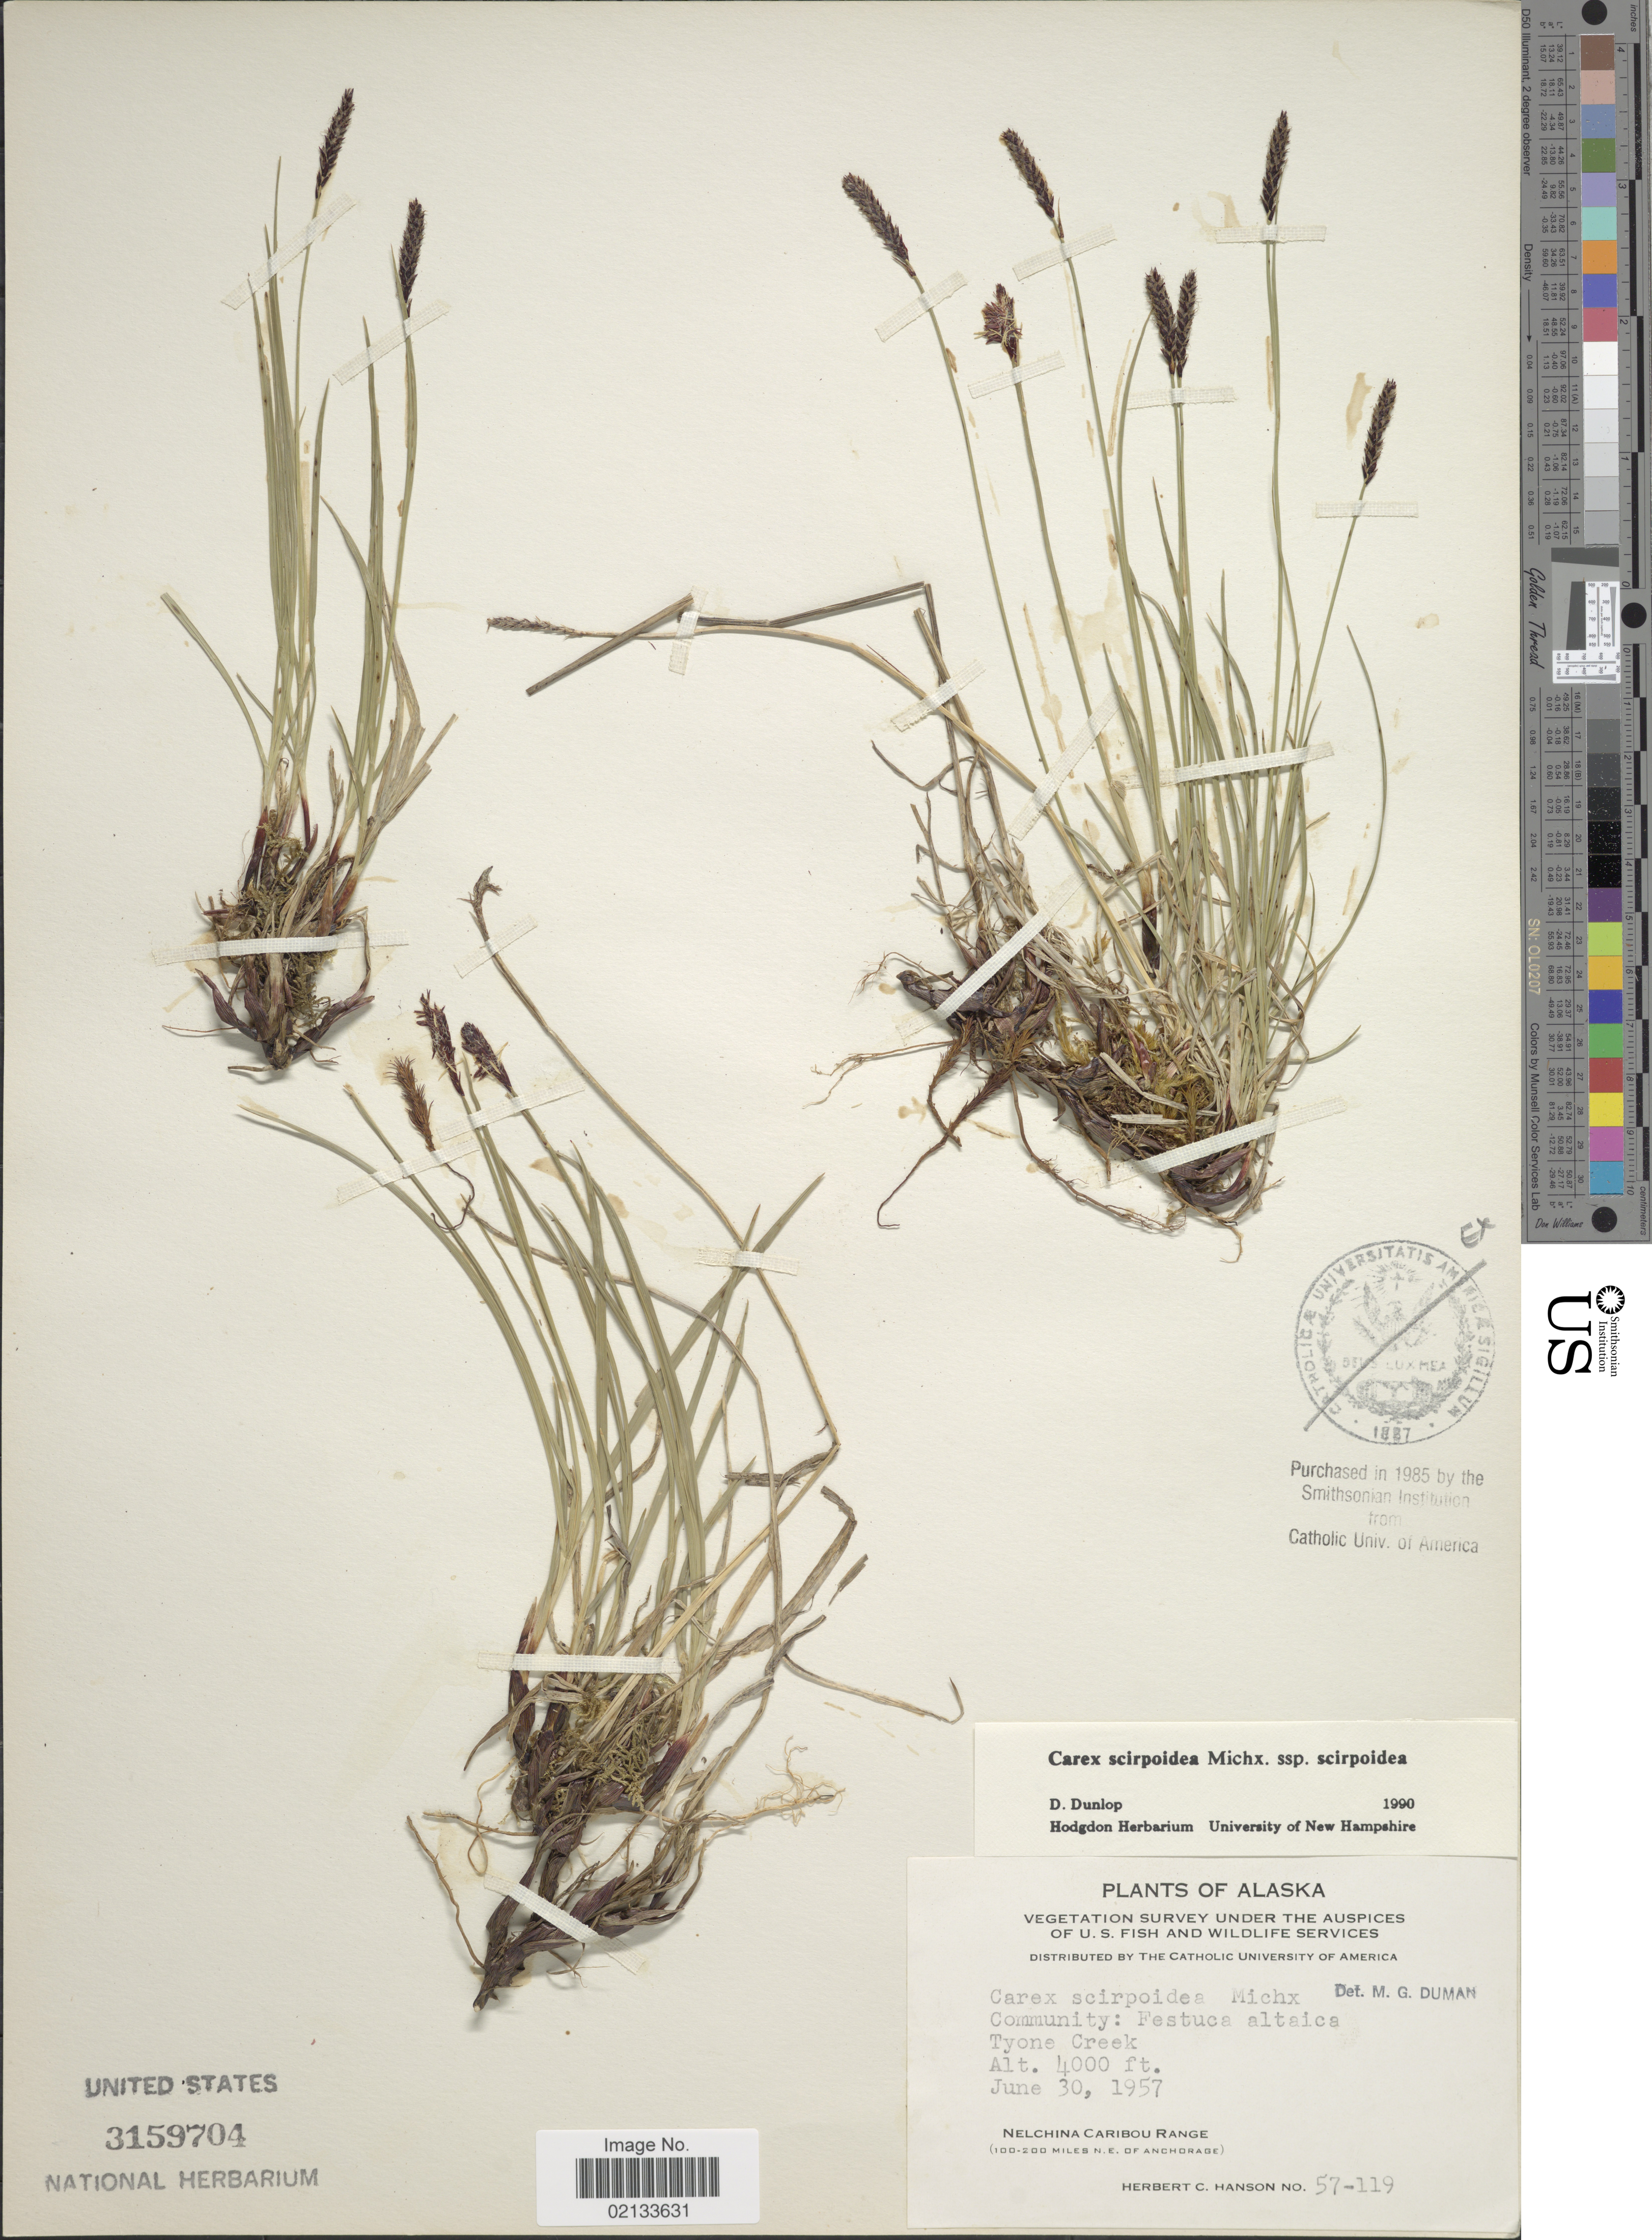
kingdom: Plantae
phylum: Tracheophyta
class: Liliopsida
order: Poales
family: Cyperaceae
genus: Carex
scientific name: Carex scirpoidea subsp. scirpoidea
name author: Michx.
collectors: H. Hanson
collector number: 57-119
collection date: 1957-06-30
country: United States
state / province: Alaska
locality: Tyone Creek, Nelchina Caribou Range (100-200 miles N.E. of Anchorage)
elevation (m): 1219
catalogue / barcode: US 3159704